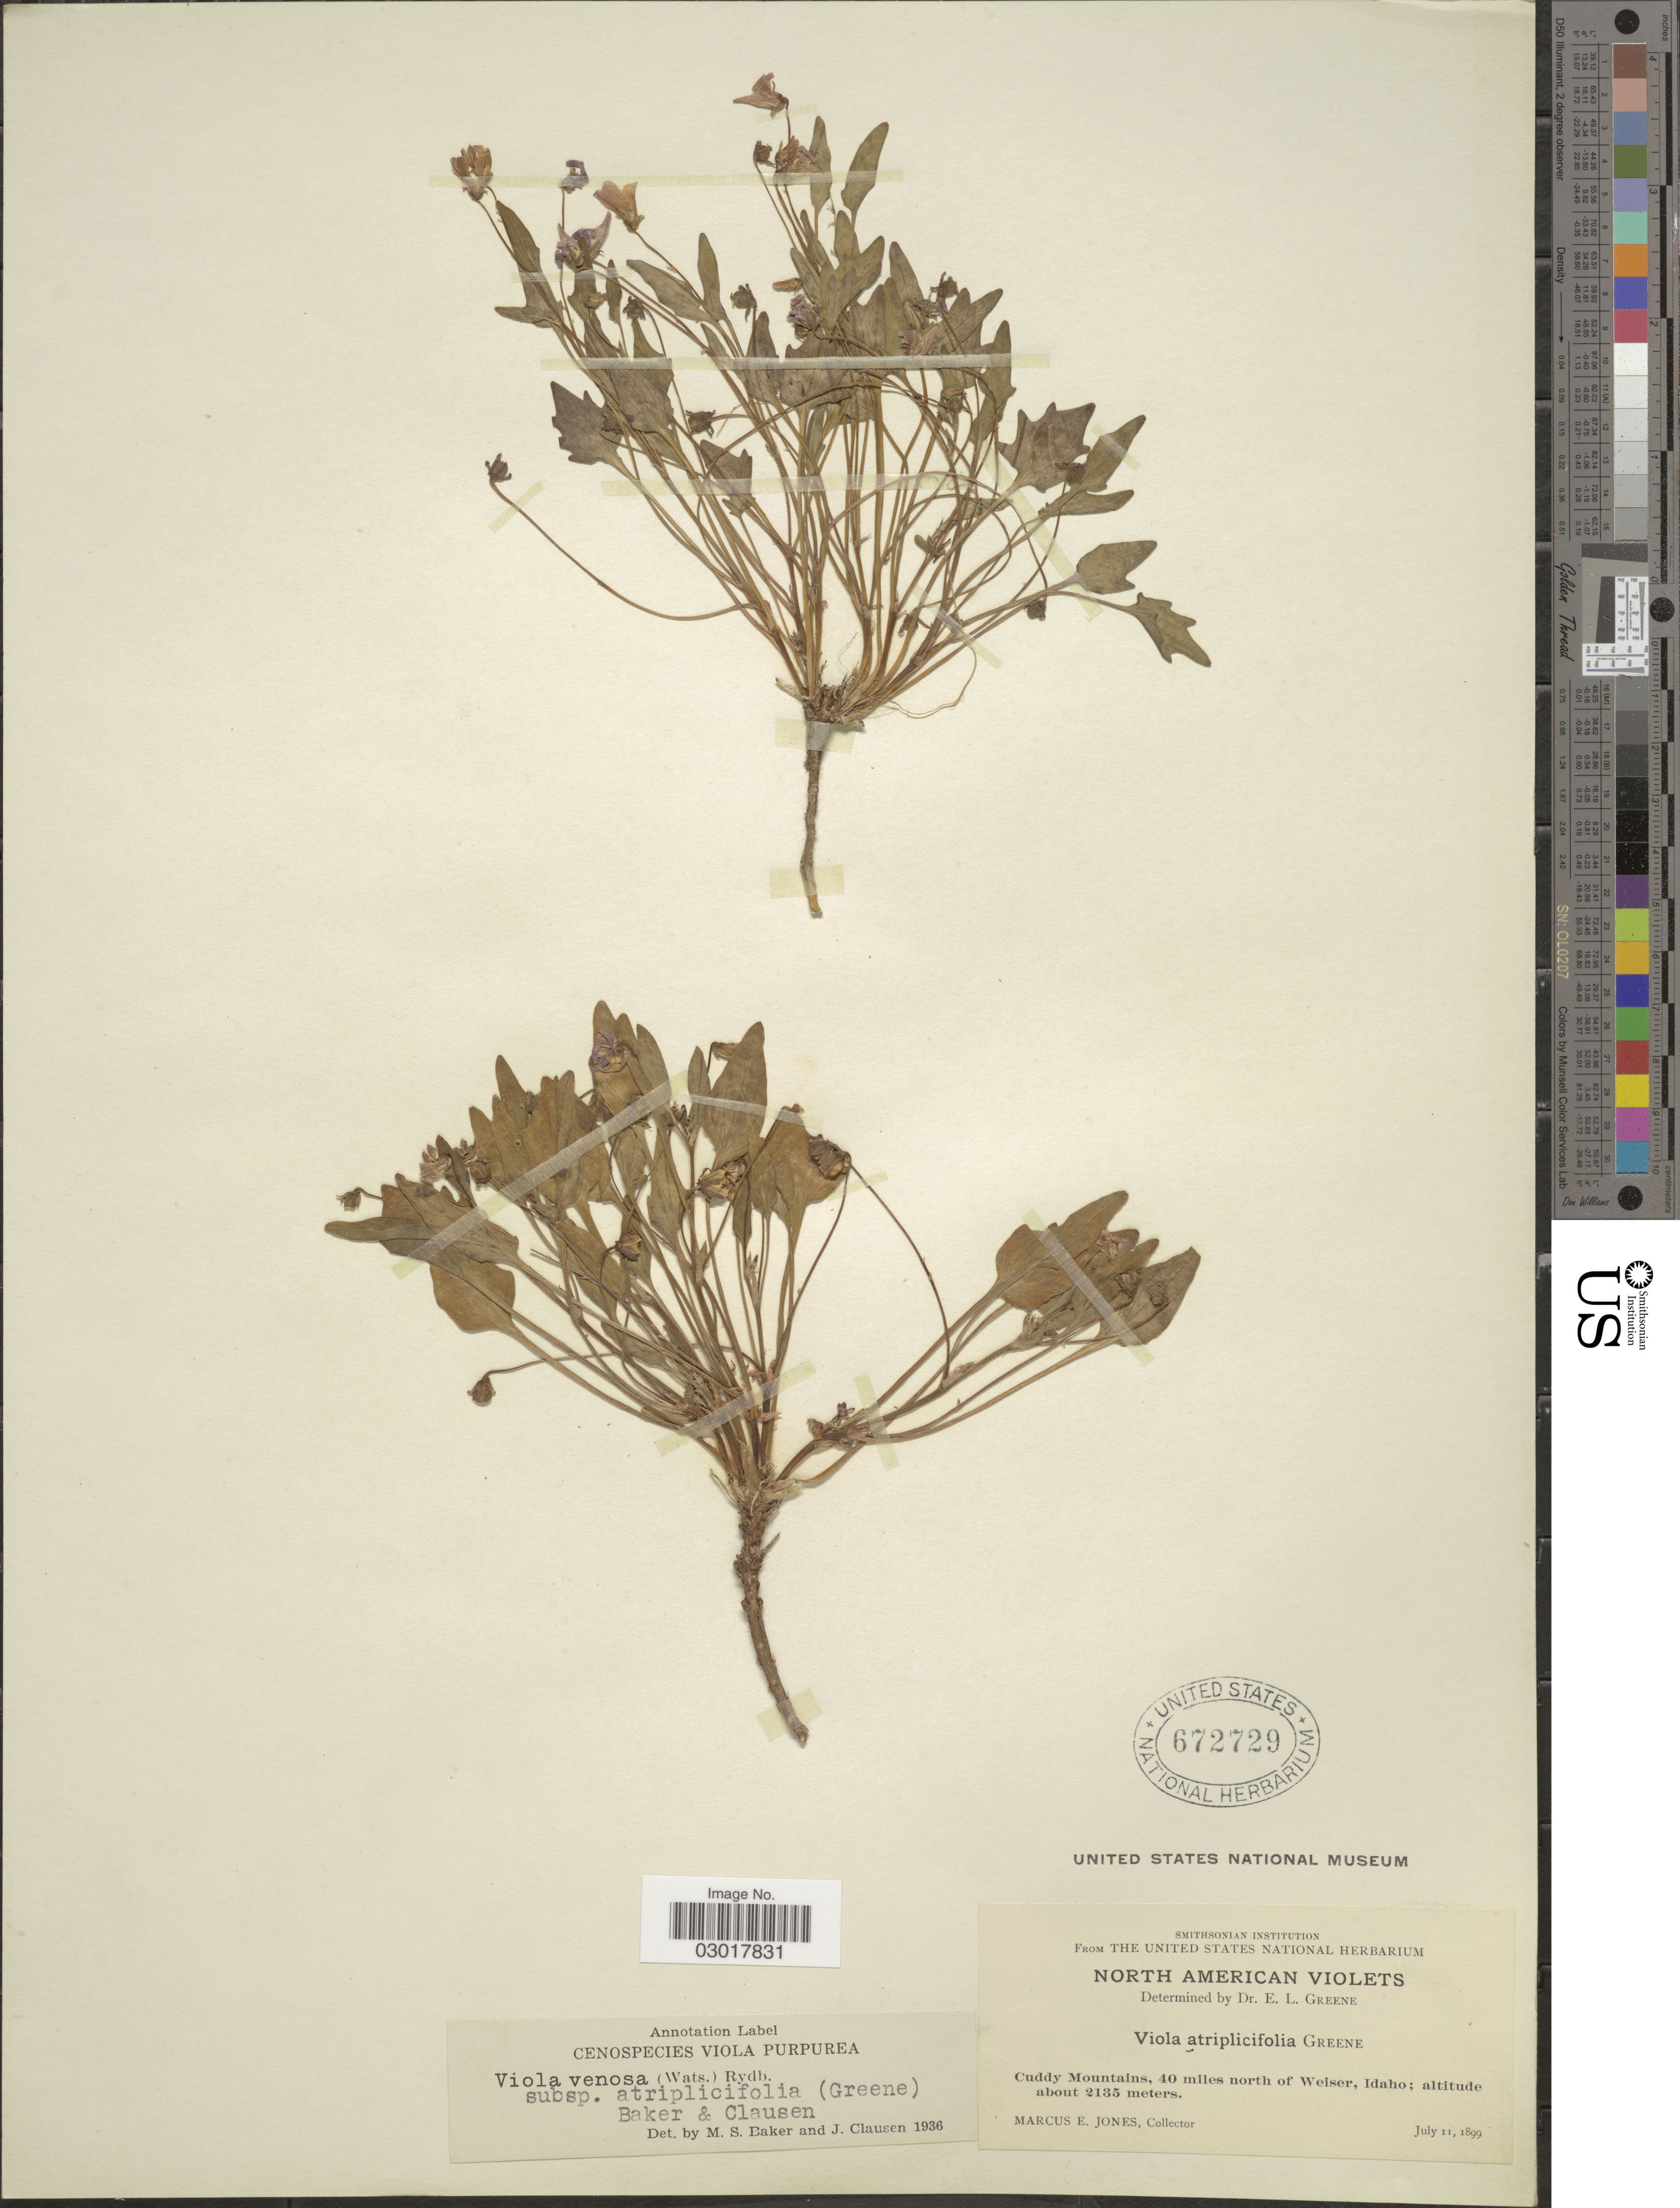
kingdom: Plantae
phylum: Tracheophyta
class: Magnoliopsida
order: Malpighiales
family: Violaceae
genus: Viola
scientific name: Viola venosa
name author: (S. Watson) Rydb.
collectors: M. E. Jones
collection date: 1899-07-11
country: United States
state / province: Idaho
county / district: Washington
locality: Cuddy Mountains, 40 miles north of Weiser.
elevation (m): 2135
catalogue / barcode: US 672729